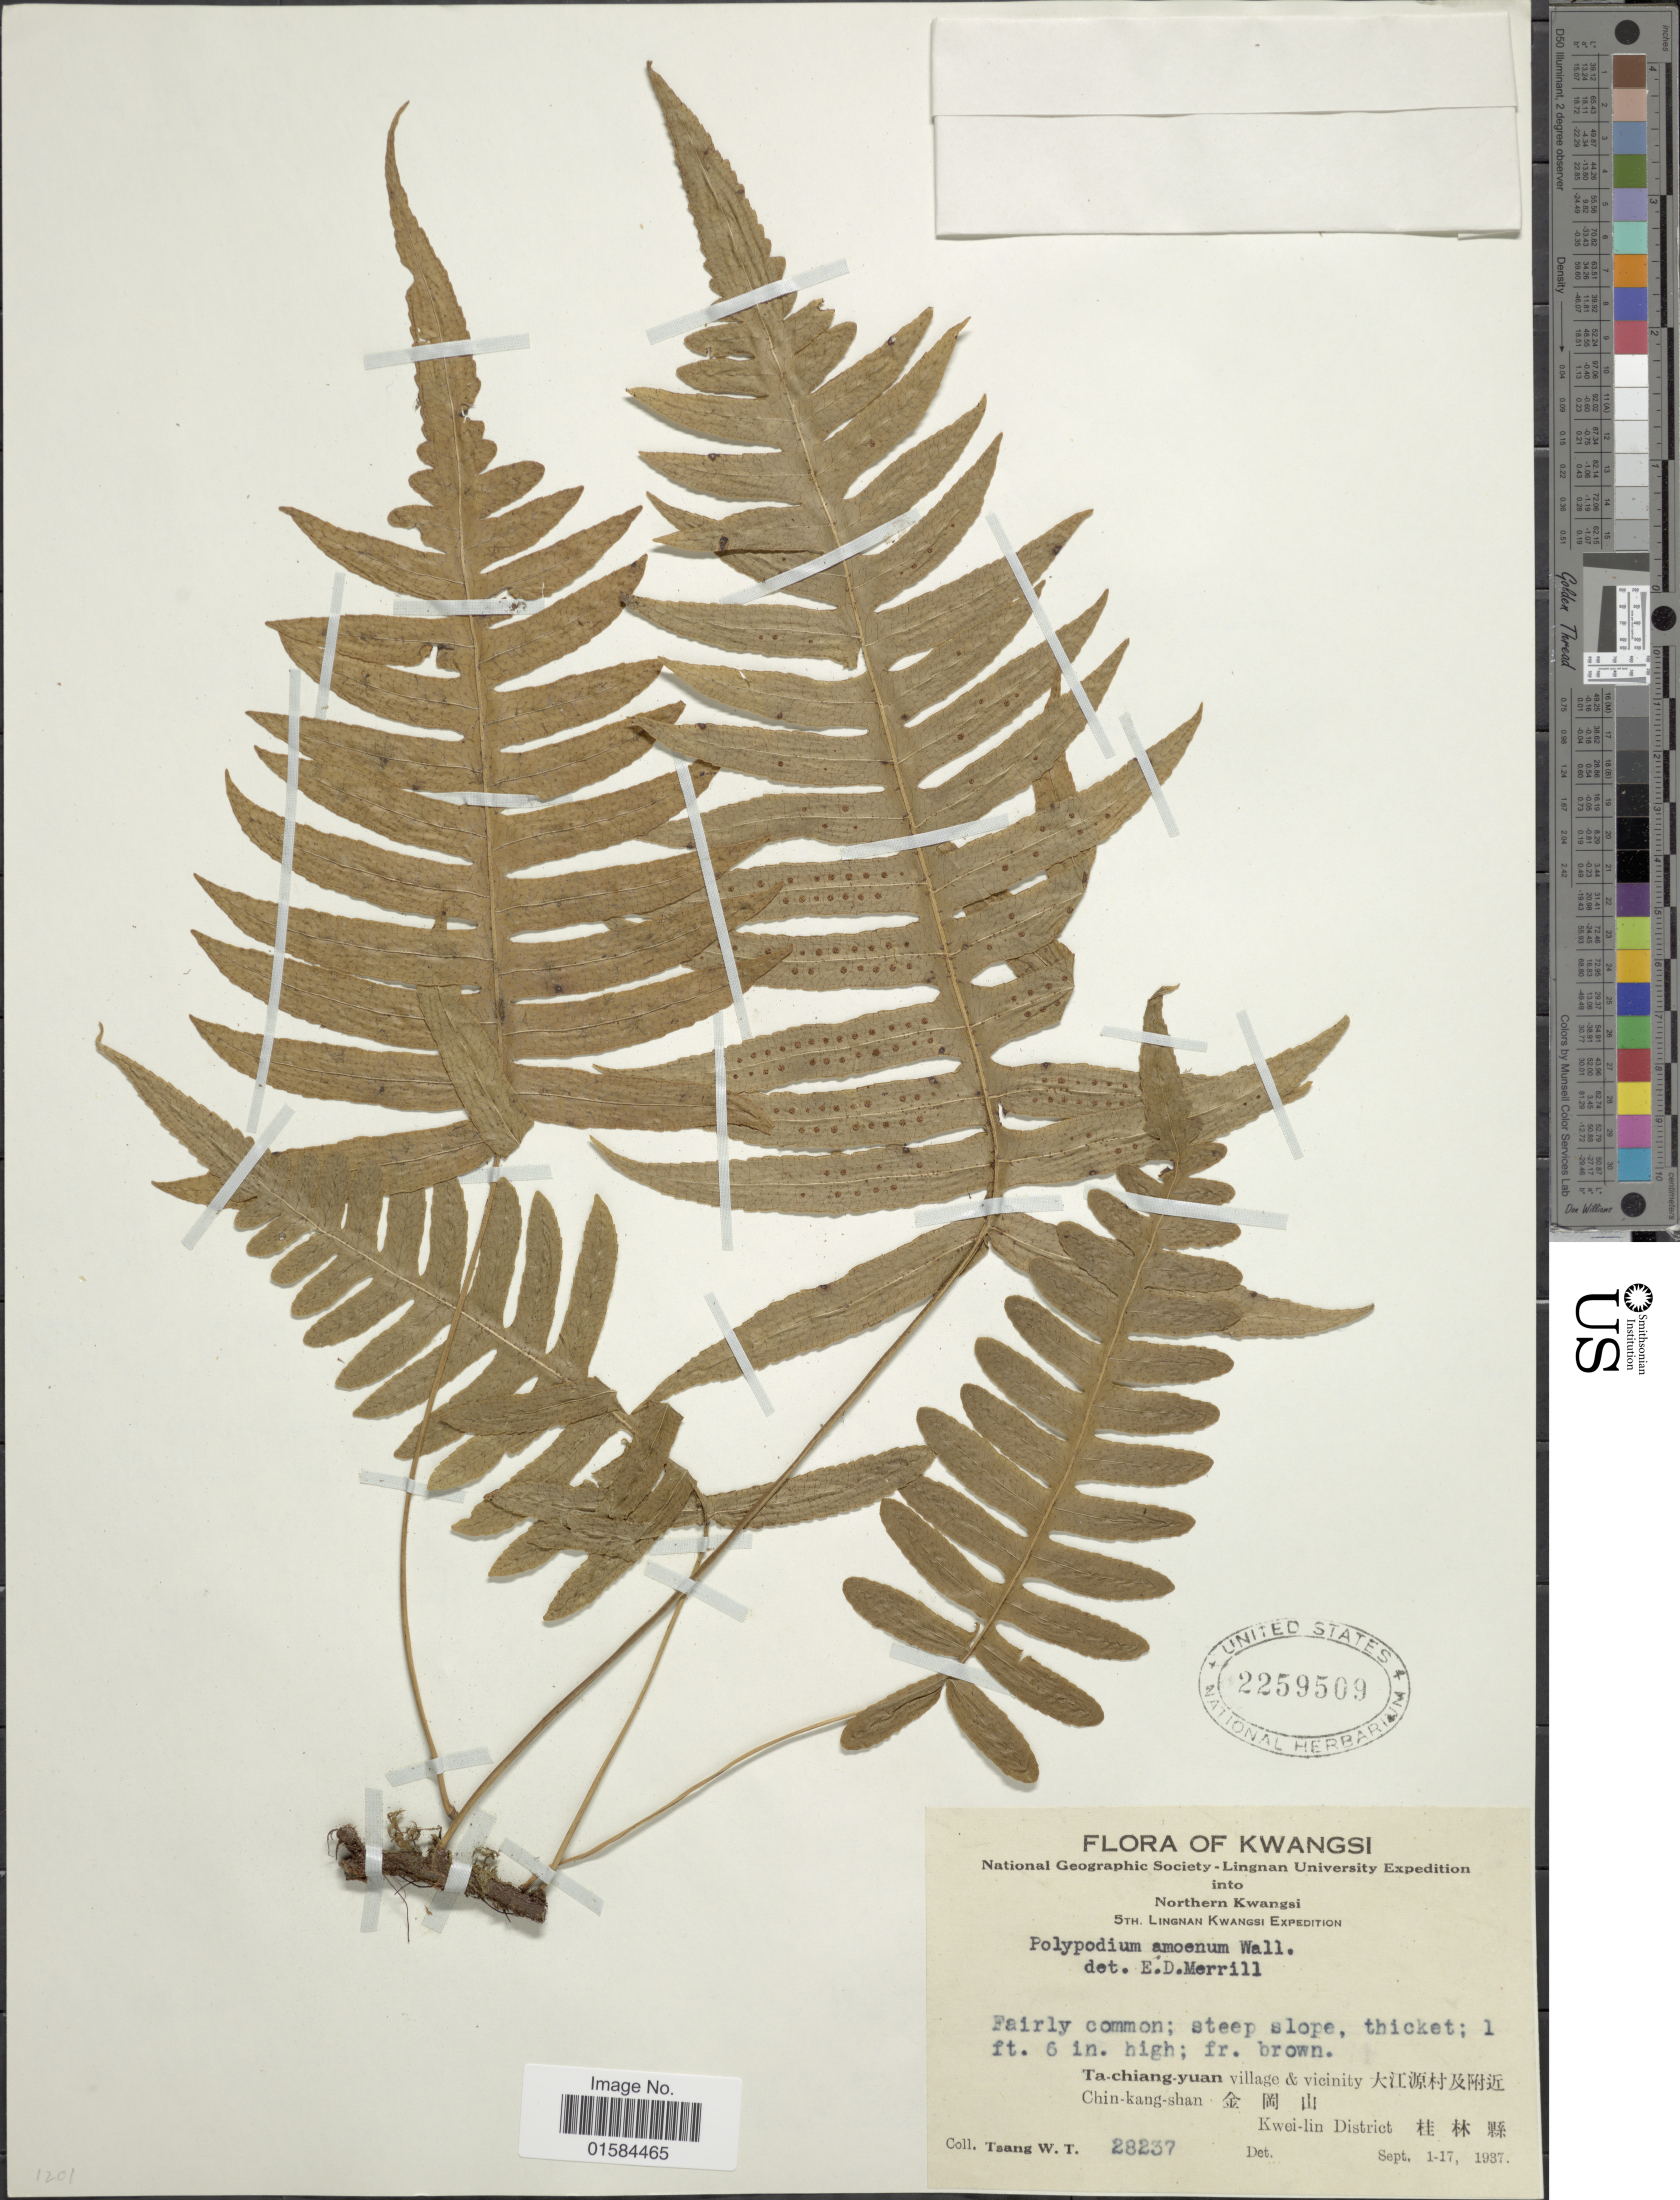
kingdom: Plantae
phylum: Tracheophyta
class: Polypodiopsida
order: Polypodiales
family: Polypodiaceae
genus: Goniophlebium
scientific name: Goniophlebium amoenum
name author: (Wall. ex Mett.) J. Sm.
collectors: W. T. Tsang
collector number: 28237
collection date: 1937-09-01/1937-09-17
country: China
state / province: Guangxi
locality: Northern Kwangsi, Ta-chiang-yuan village & vicinity, Chin-kang-shan, Kwei-lin District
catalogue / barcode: US 2259509